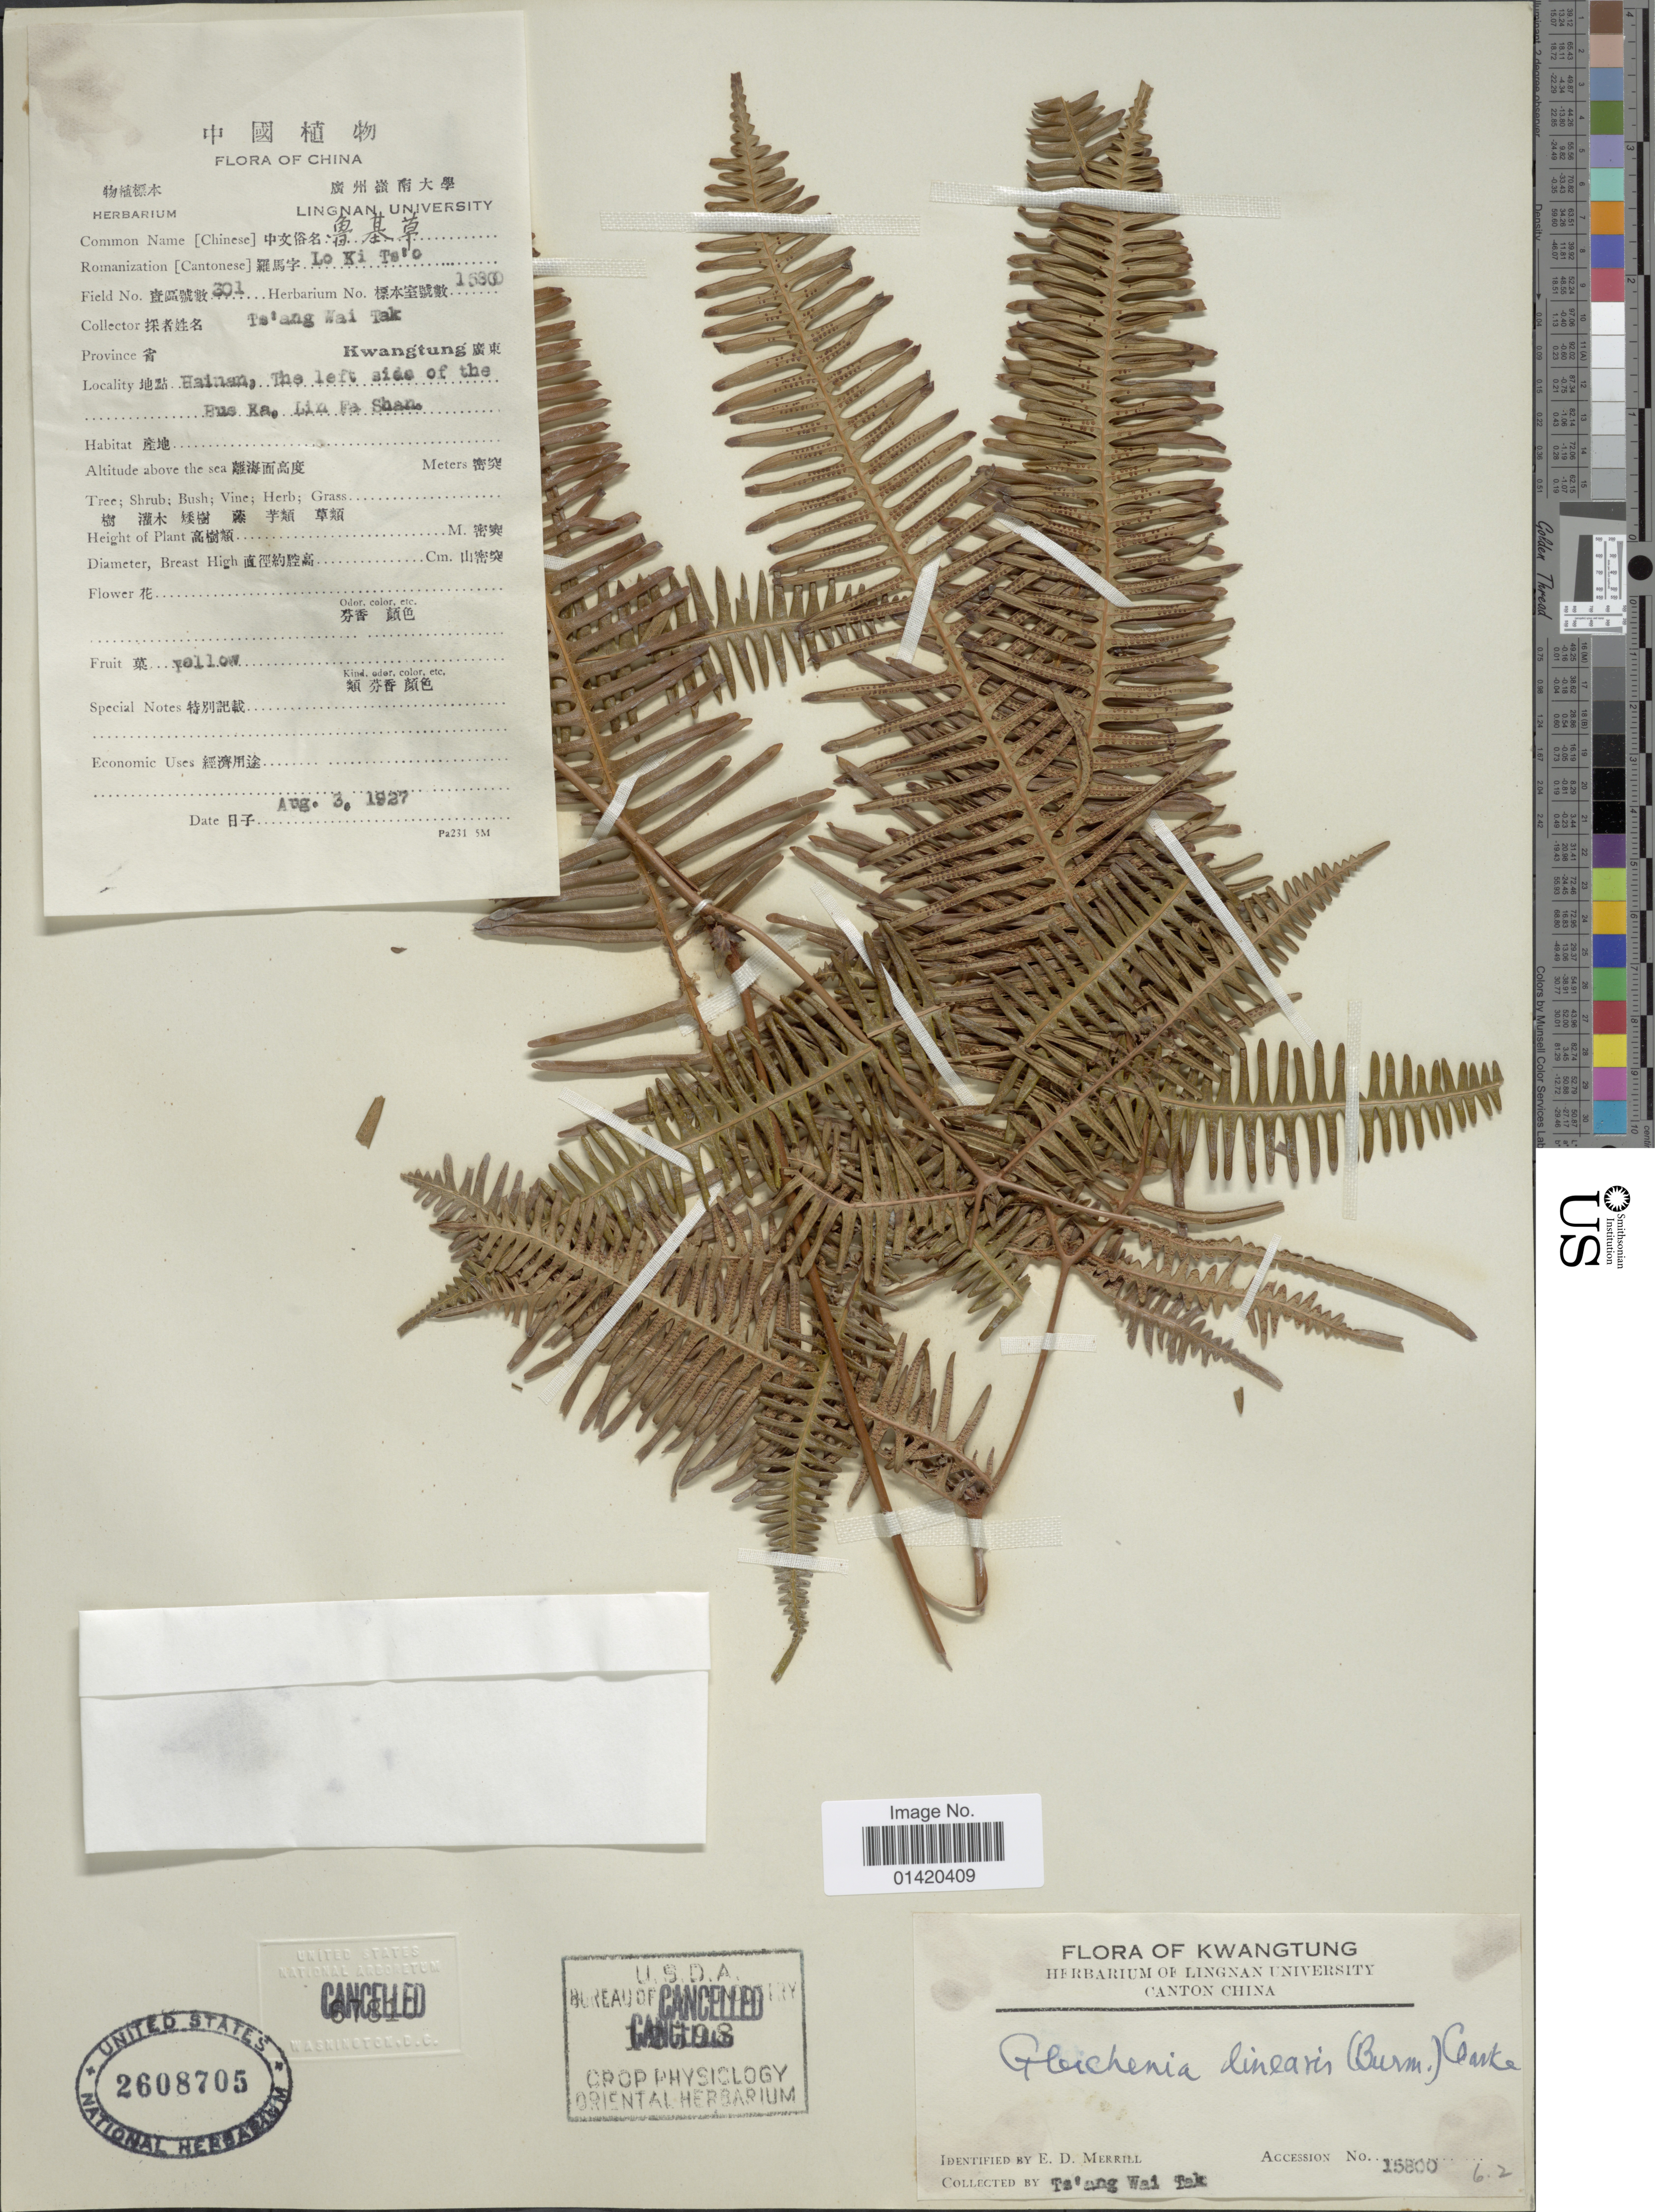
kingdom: Plantae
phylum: Tracheophyta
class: Polypodiopsida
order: Gleicheniales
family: Gleicheniaceae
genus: Dicranopteris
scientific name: Dicranopteris linearis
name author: (Burm. f.) Underw.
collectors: T. Tak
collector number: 15800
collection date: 1927-08-03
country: China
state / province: Hainan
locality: Kwangtung, The left side of the Bus Ka, Lin Fa Shan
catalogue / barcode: US 2608705